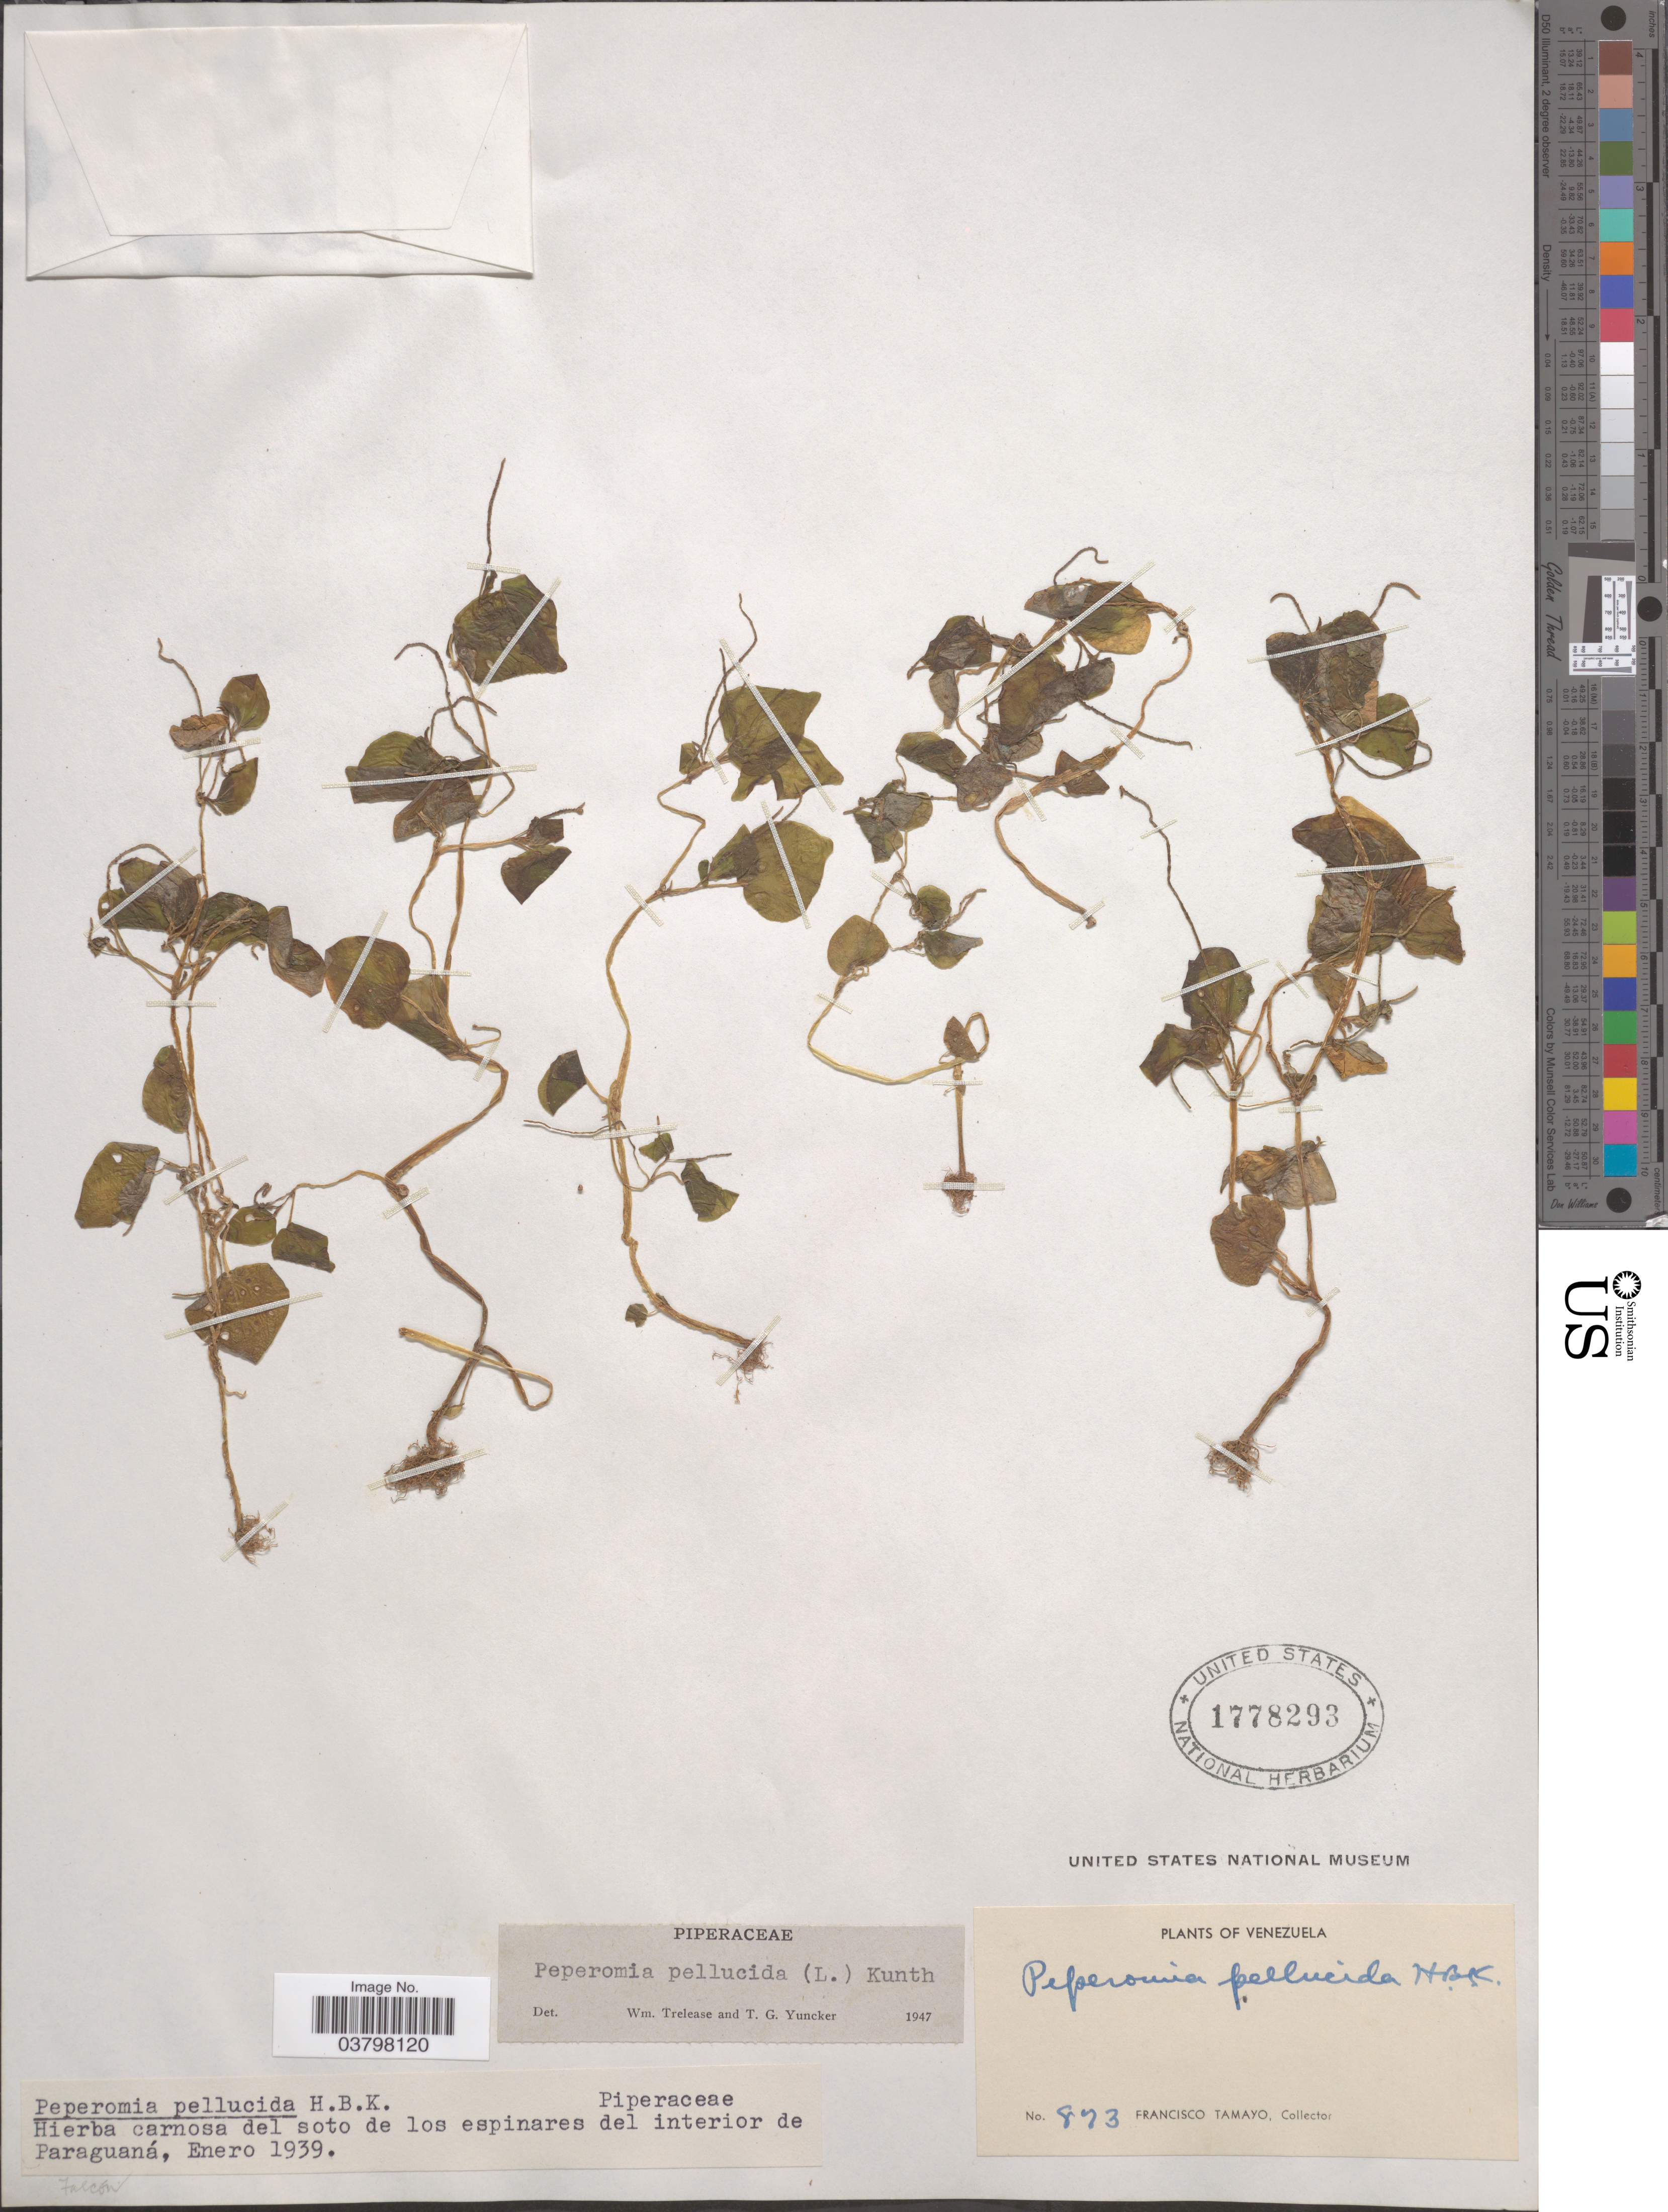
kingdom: Plantae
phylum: Tracheophyta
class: Magnoliopsida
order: Piperales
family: Piperaceae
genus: Peperomia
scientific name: Peperomia pellucida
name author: (L.) Kunth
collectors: F. Tamayo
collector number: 873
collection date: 1939-01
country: Venezuela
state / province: Falcon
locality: Hierba carnosa del soto de los espinares del interior de Paraguaná.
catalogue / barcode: US 1778293